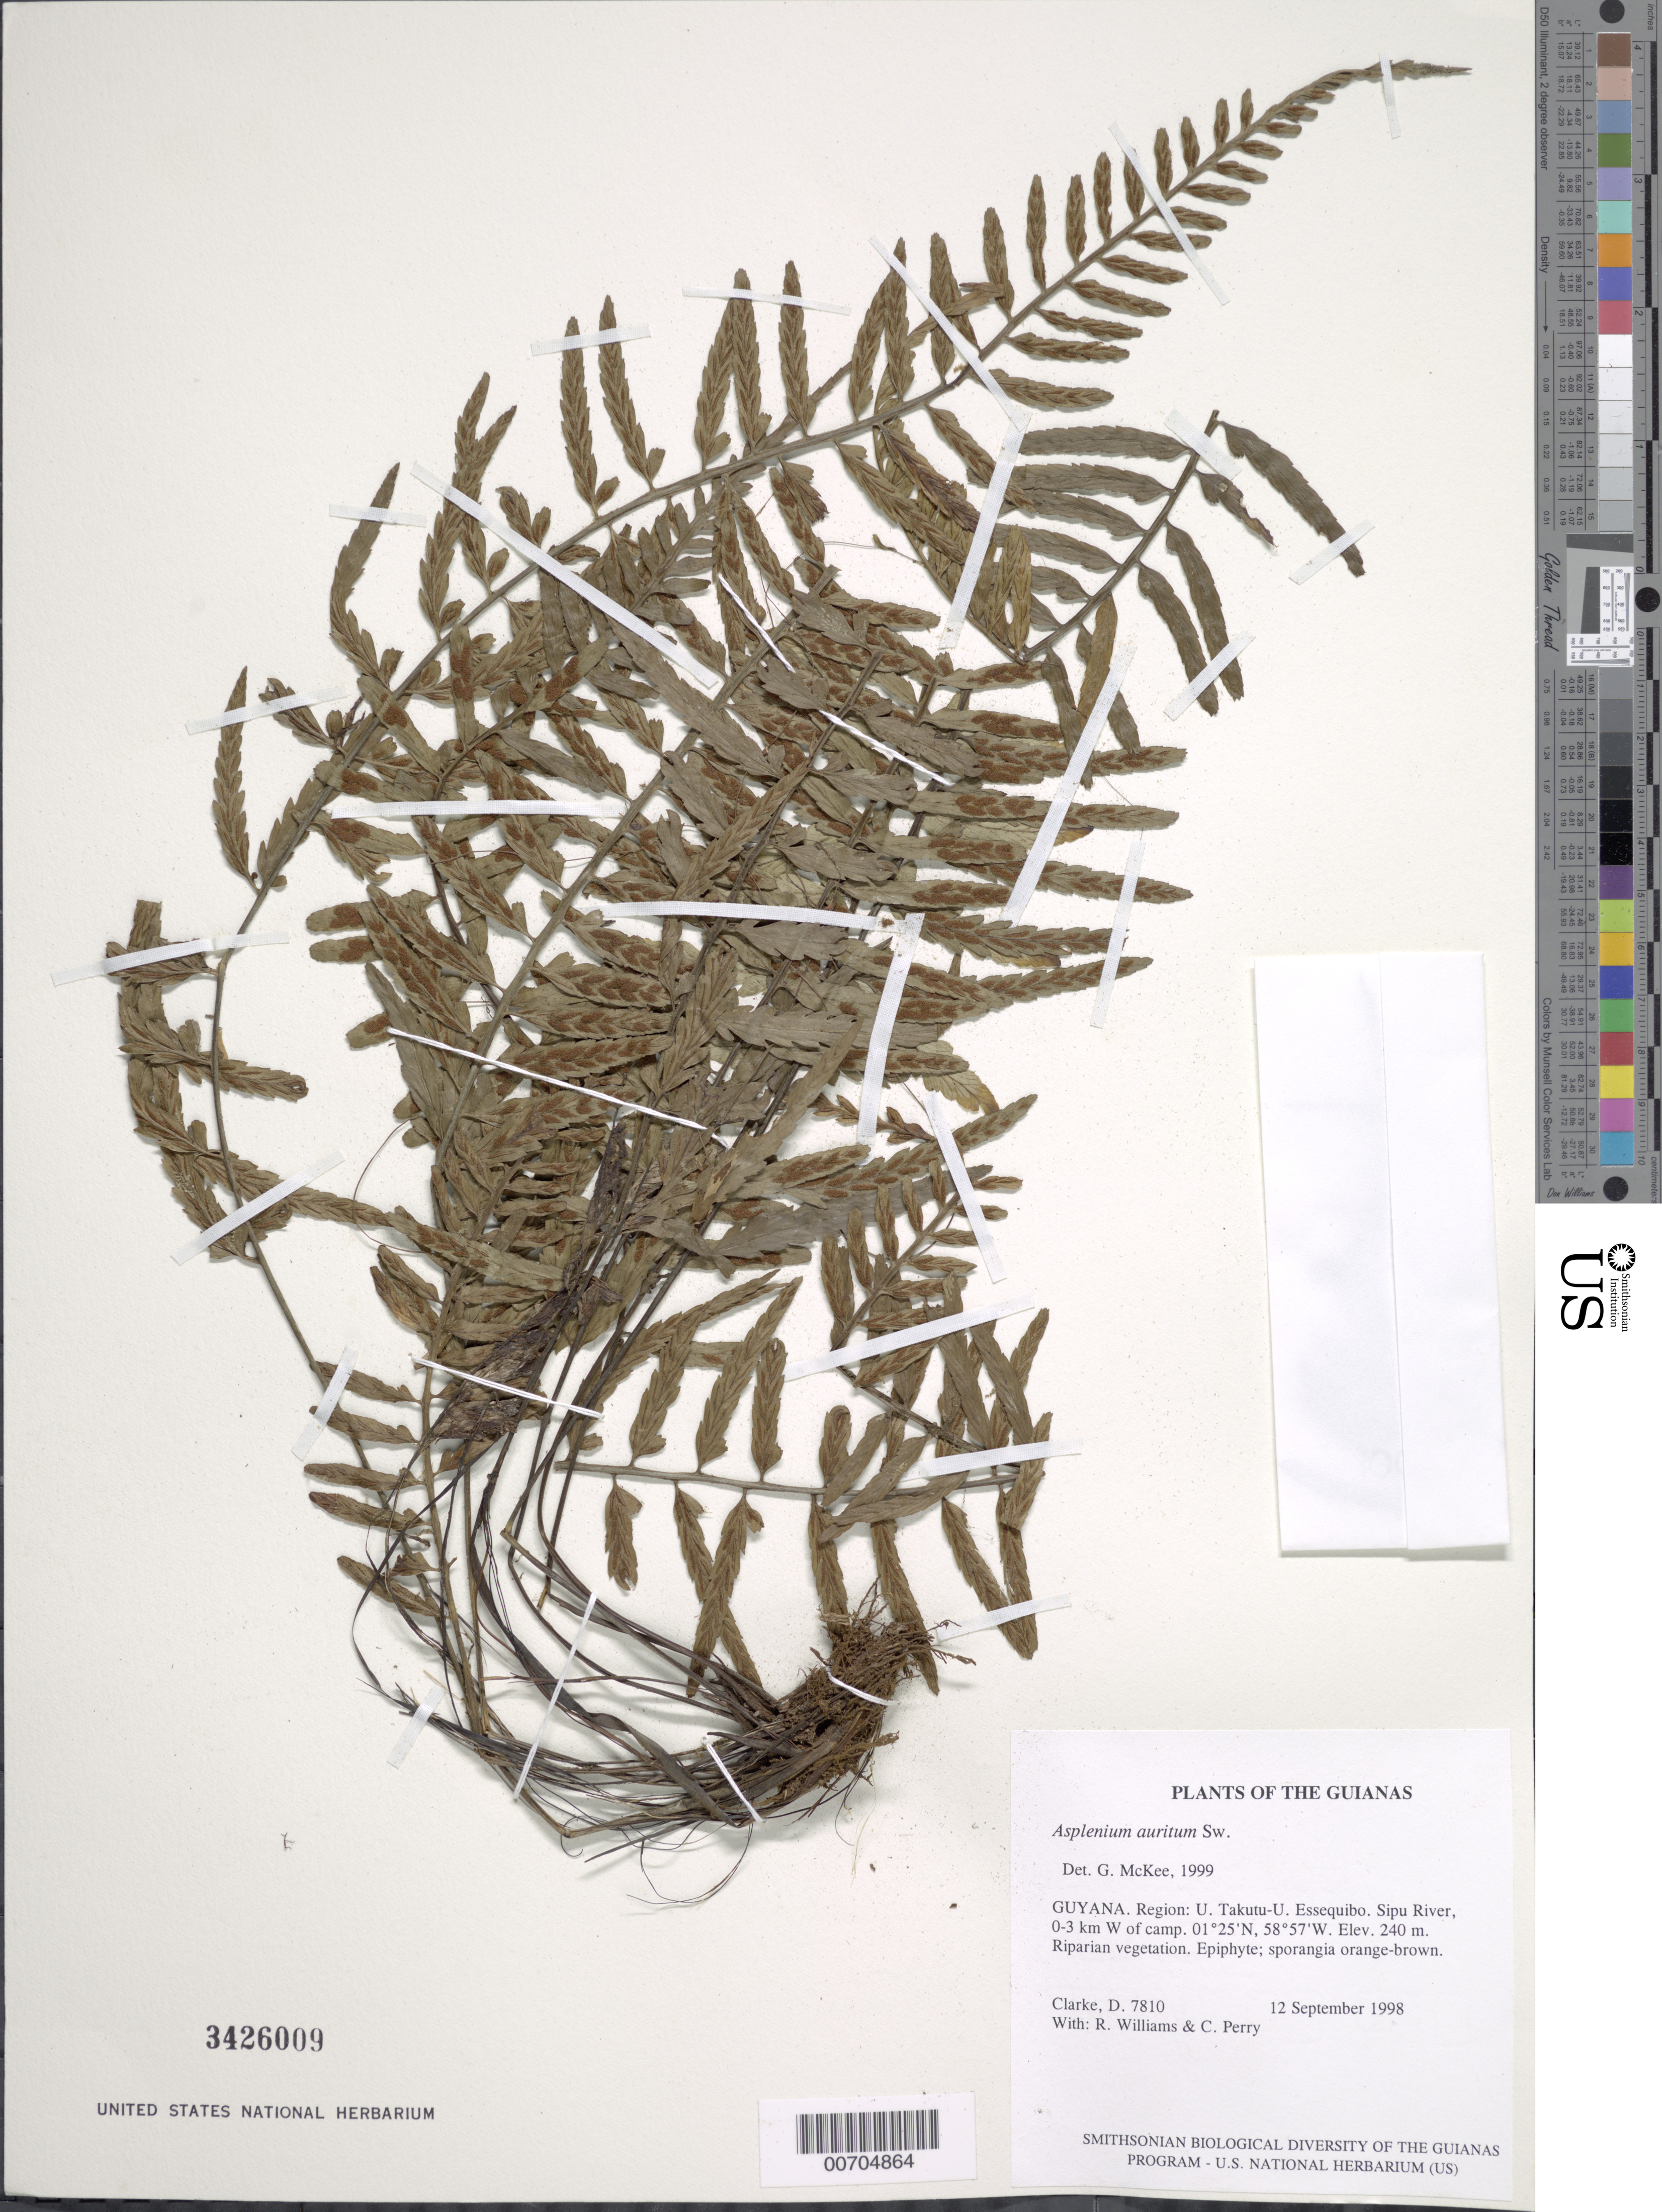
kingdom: Plantae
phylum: Tracheophyta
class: Polypodiopsida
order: Polypodiales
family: Aspleniaceae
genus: Asplenium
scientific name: Asplenium auritum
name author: Sw.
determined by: McKee, G. S., (US), NMNH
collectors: H. D. Clarke, R. Williams & C. Perry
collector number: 7810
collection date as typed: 12 September 1998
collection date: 1998-09-12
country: Guyana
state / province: U. Takutu-U. Essequibo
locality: Sipu River, 0-3 km W of camp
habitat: Riparian vegetation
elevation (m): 240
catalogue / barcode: US 3426009